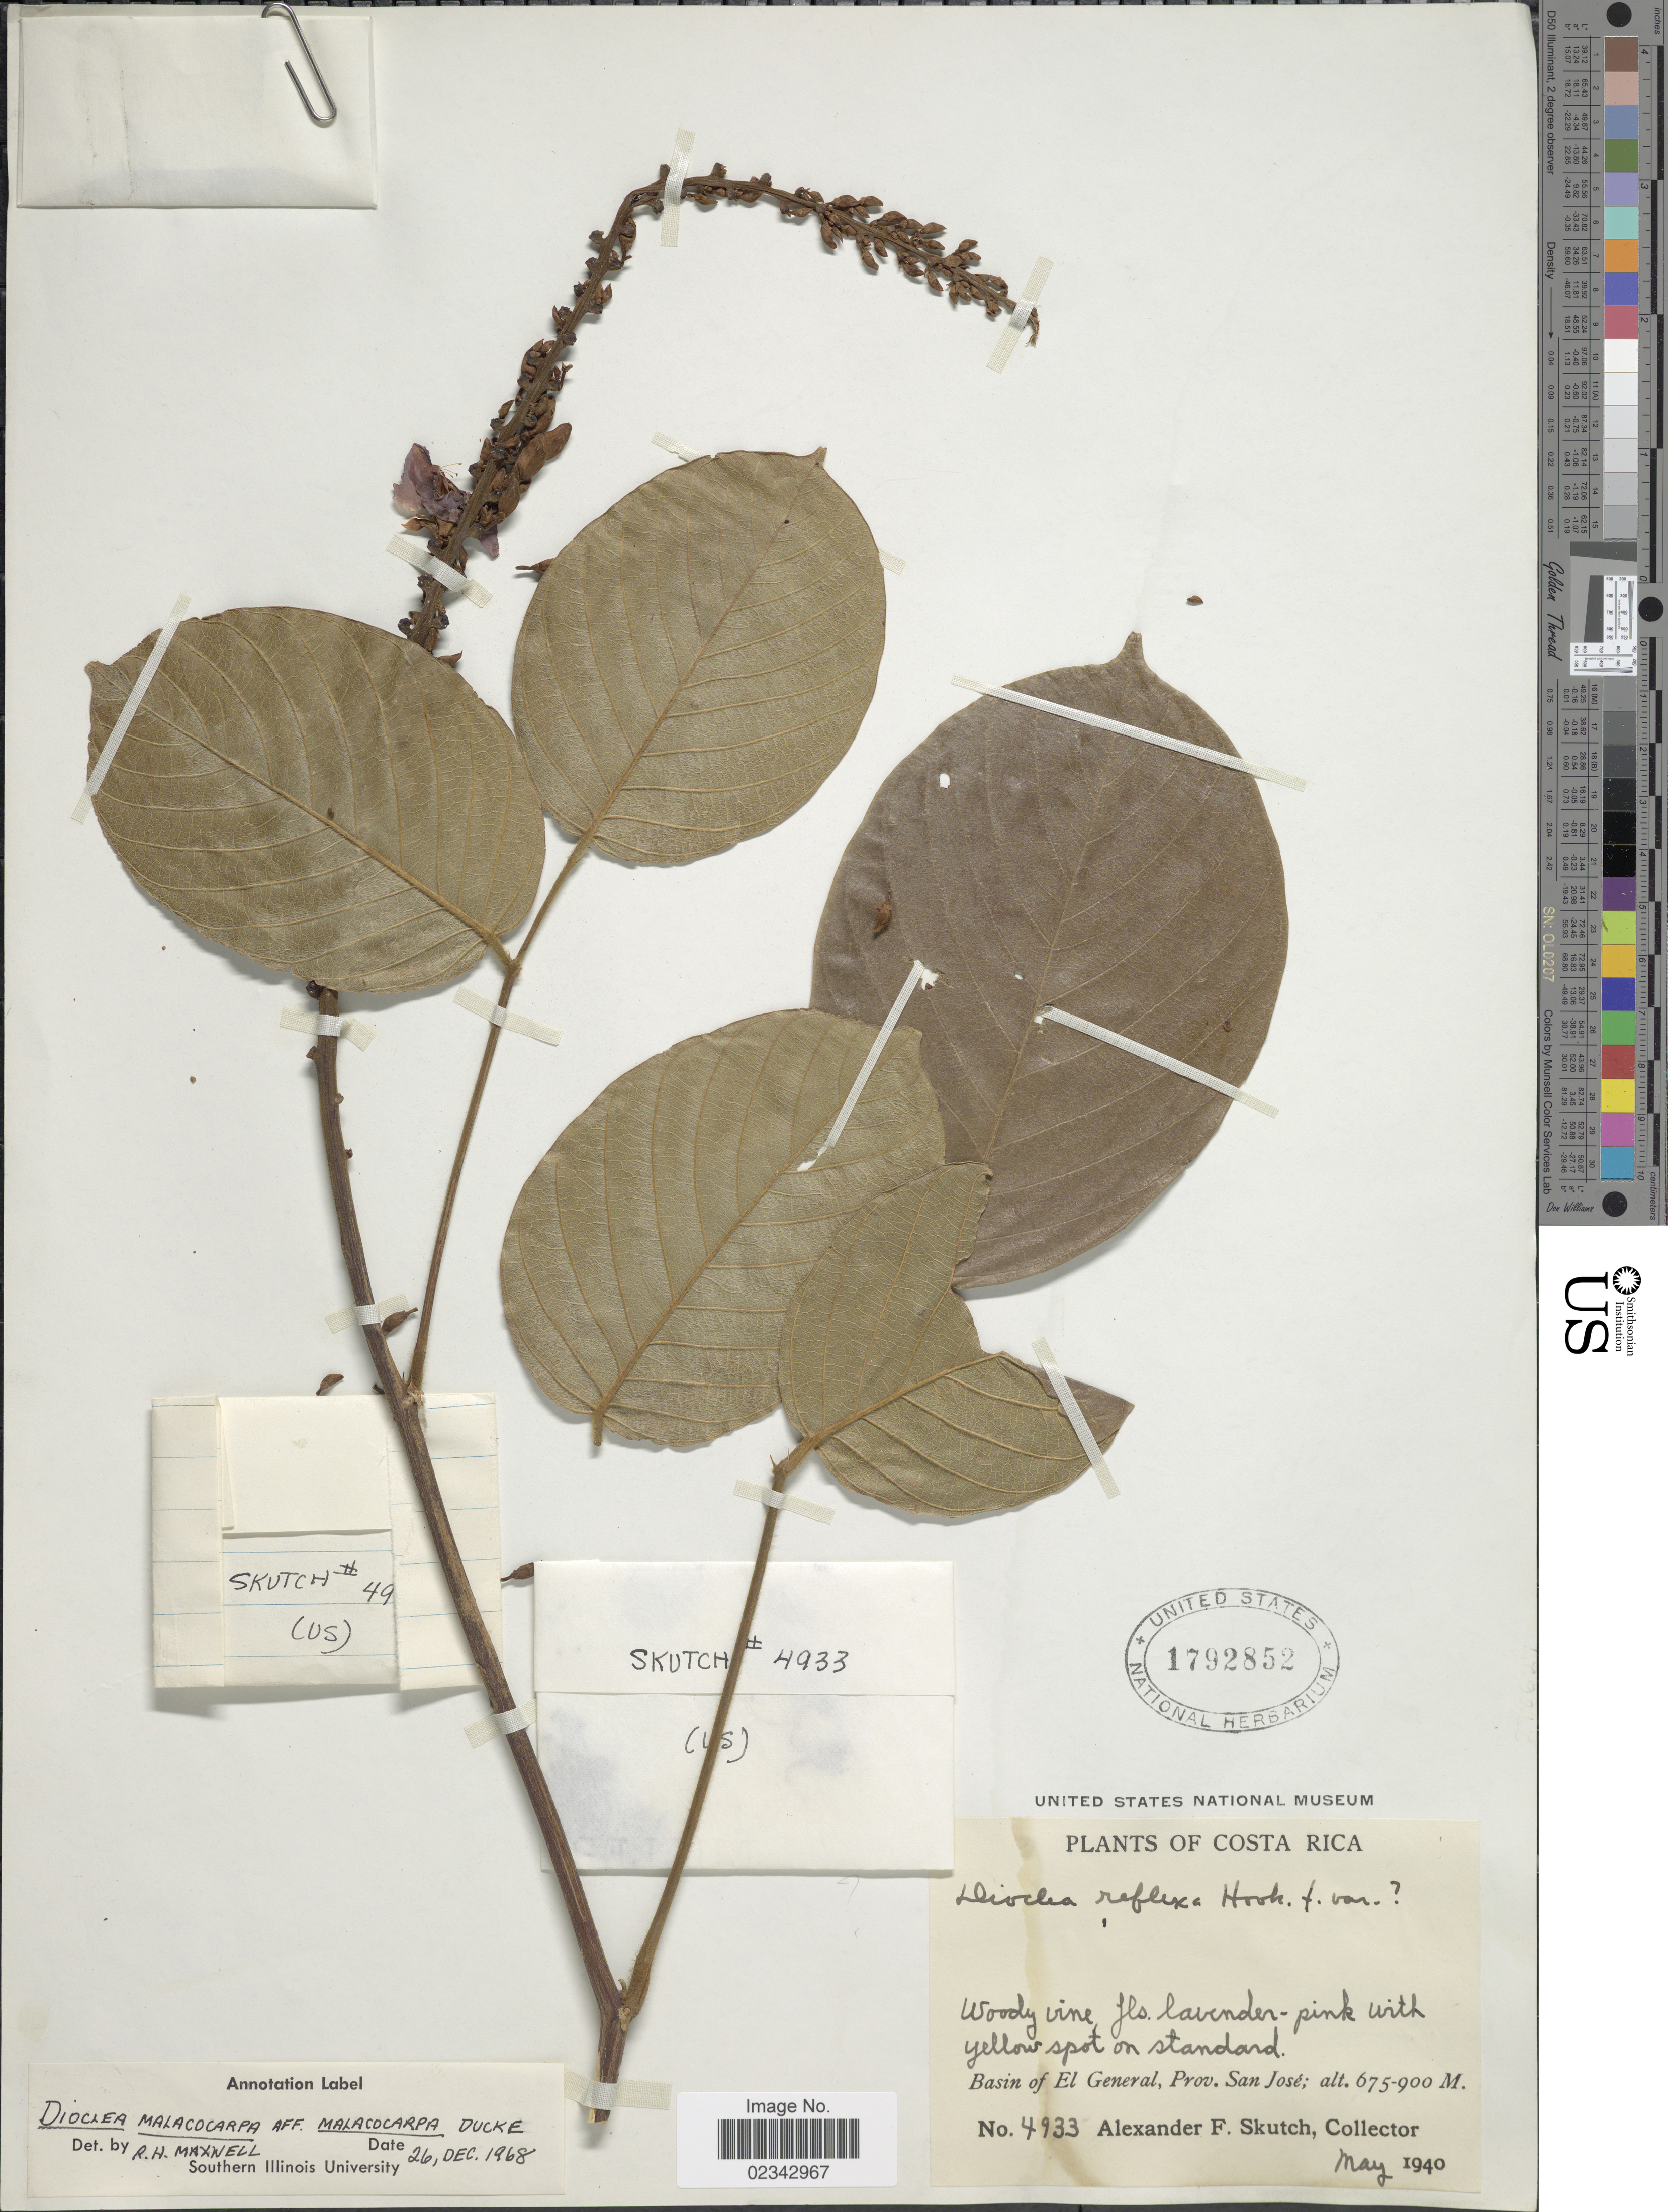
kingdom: Plantae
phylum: Tracheophyta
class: Magnoliopsida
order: Fabales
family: Fabaceae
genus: Macropsychanthus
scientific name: Macropsychanthus malacocarpus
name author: (Ducke) L.P. Queiroz & Snak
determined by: Strong, Mark T., (BOT), Smithsonian Institution - National Museum of Natural History (UNITED STATES)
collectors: A. F. Skutch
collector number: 4933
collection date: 1940-05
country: Costa Rica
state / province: San José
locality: Basin of El General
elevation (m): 675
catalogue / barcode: US 1792852